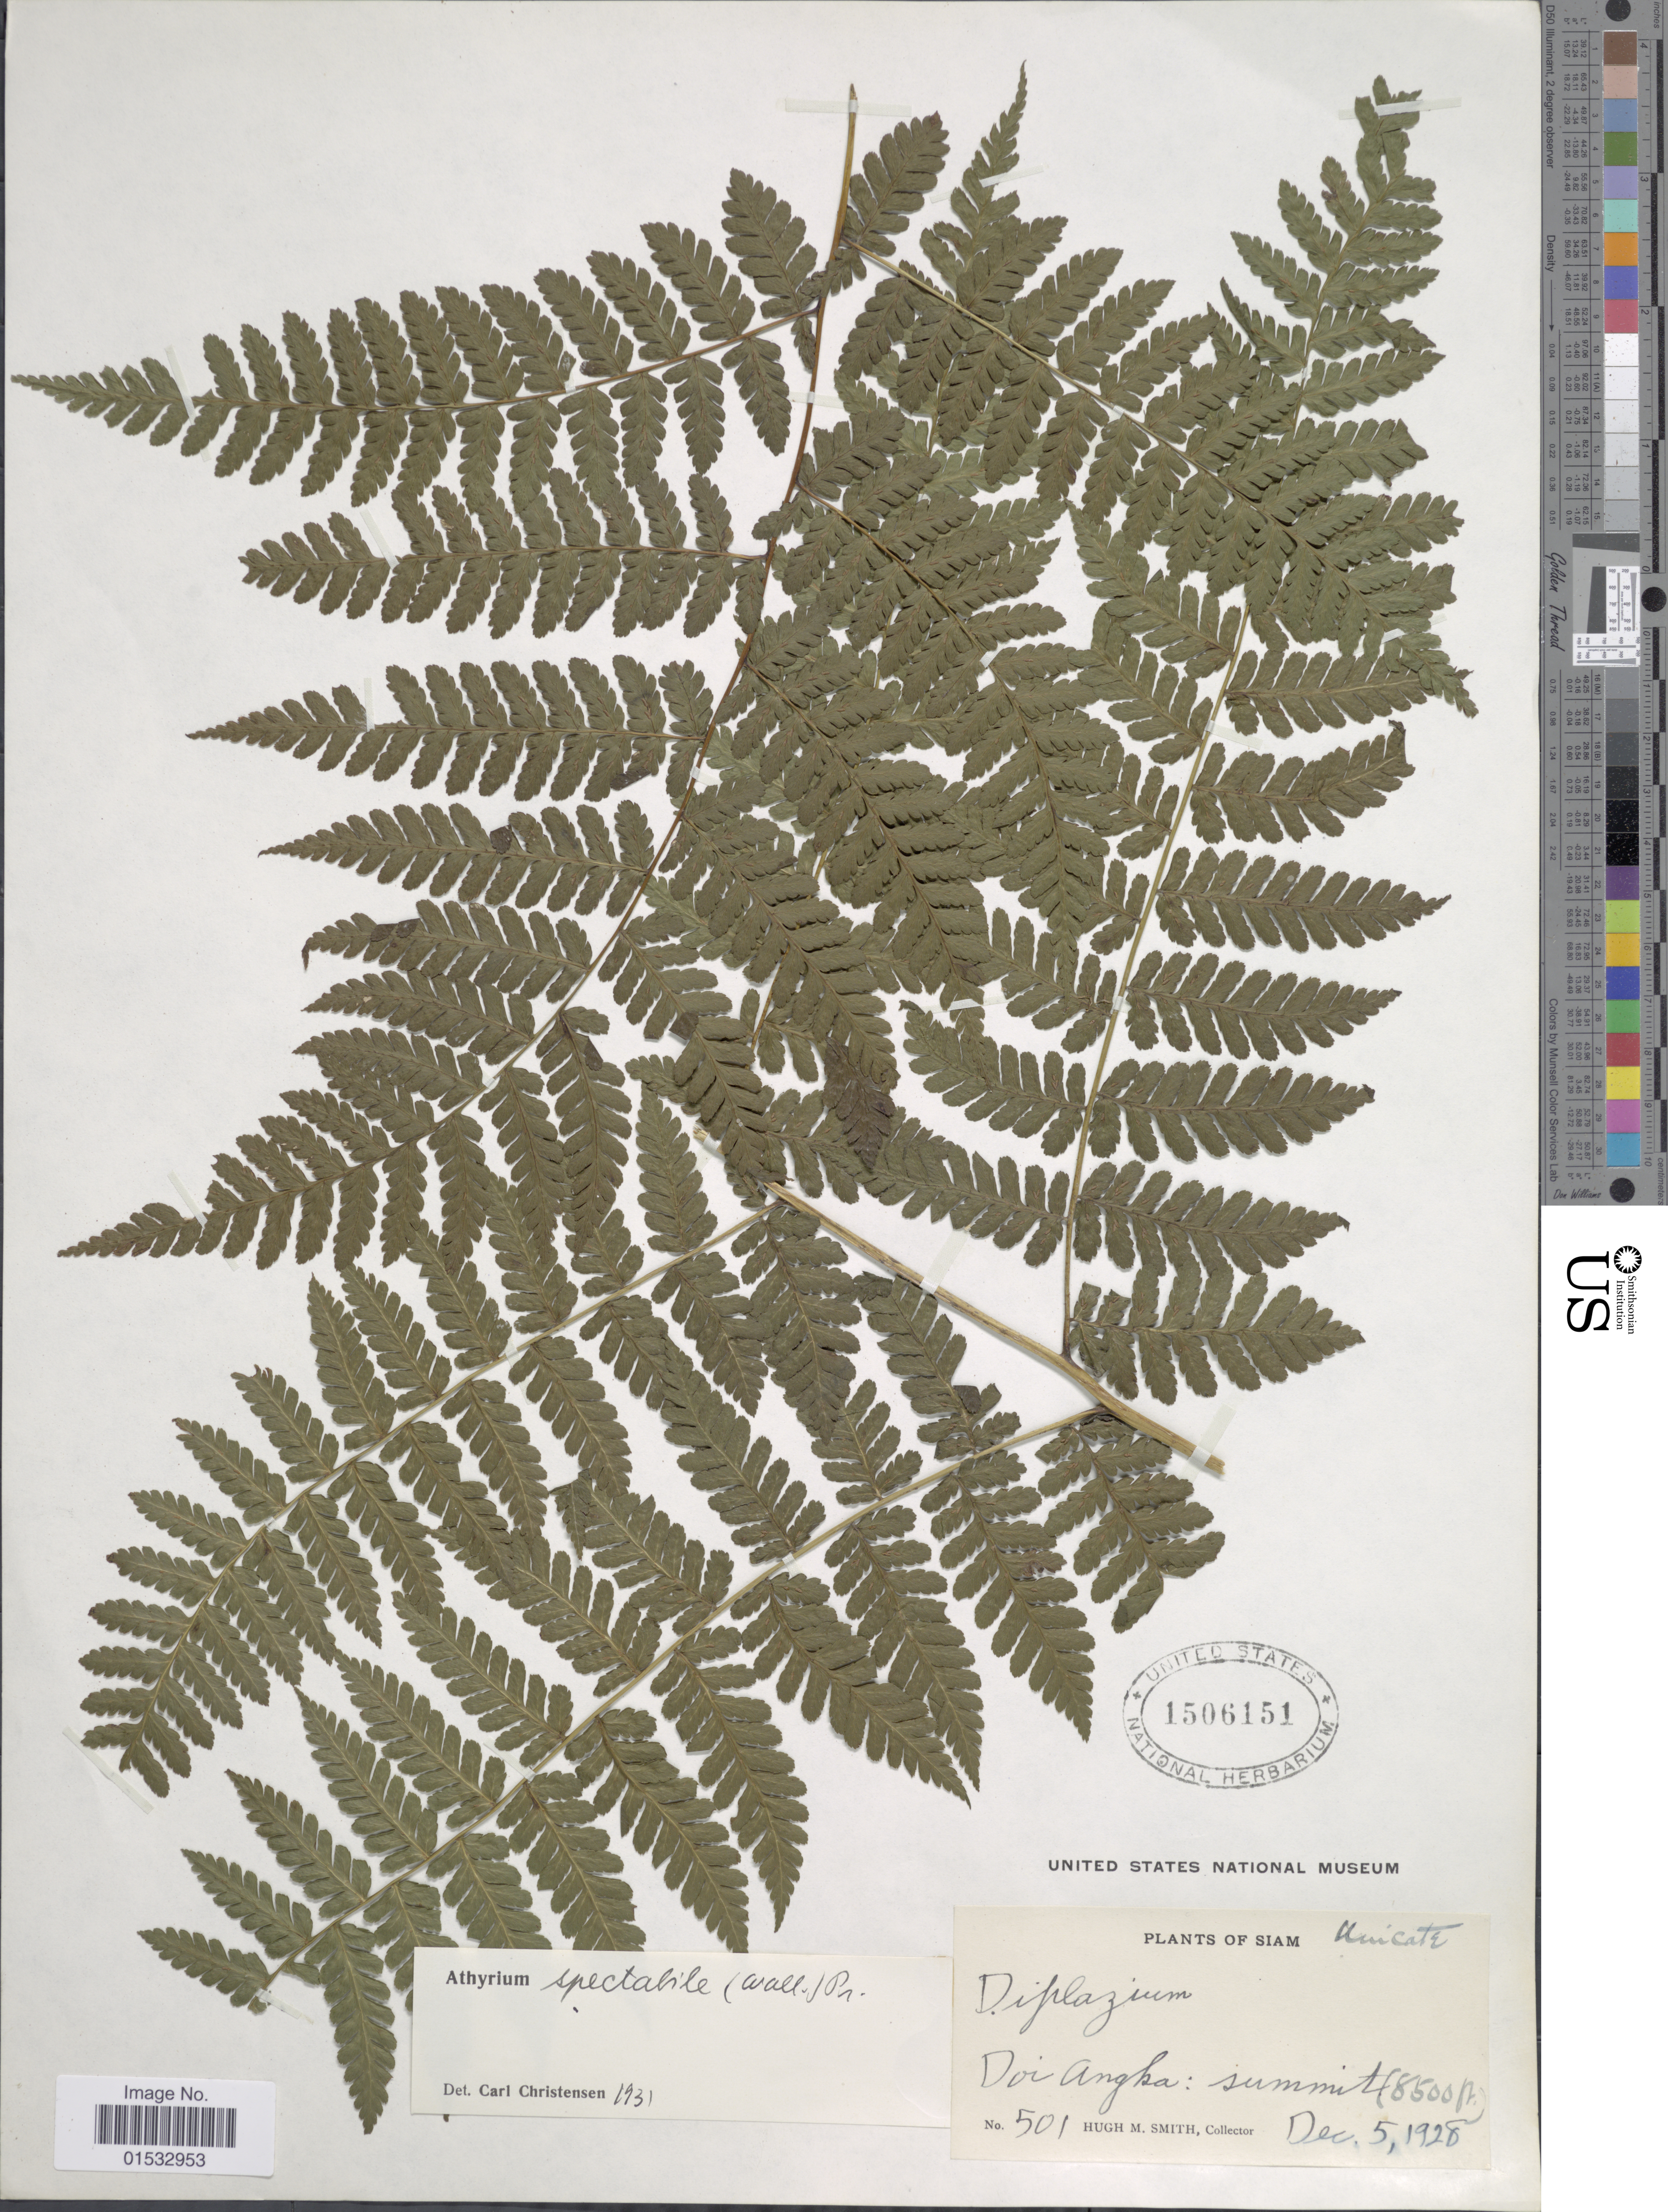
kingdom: Plantae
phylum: Tracheophyta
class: Polypodiopsida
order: Polypodiales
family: Athyriaceae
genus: Diplazium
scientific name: Diplazium spectabile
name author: (Wall. ex Mett.) Bir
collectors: H. M. Smith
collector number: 501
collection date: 1928-12-05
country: Thailand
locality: Siam. Doi Angka: summit.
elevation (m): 2591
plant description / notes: Added Siam to precise locality.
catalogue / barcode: US 1506151